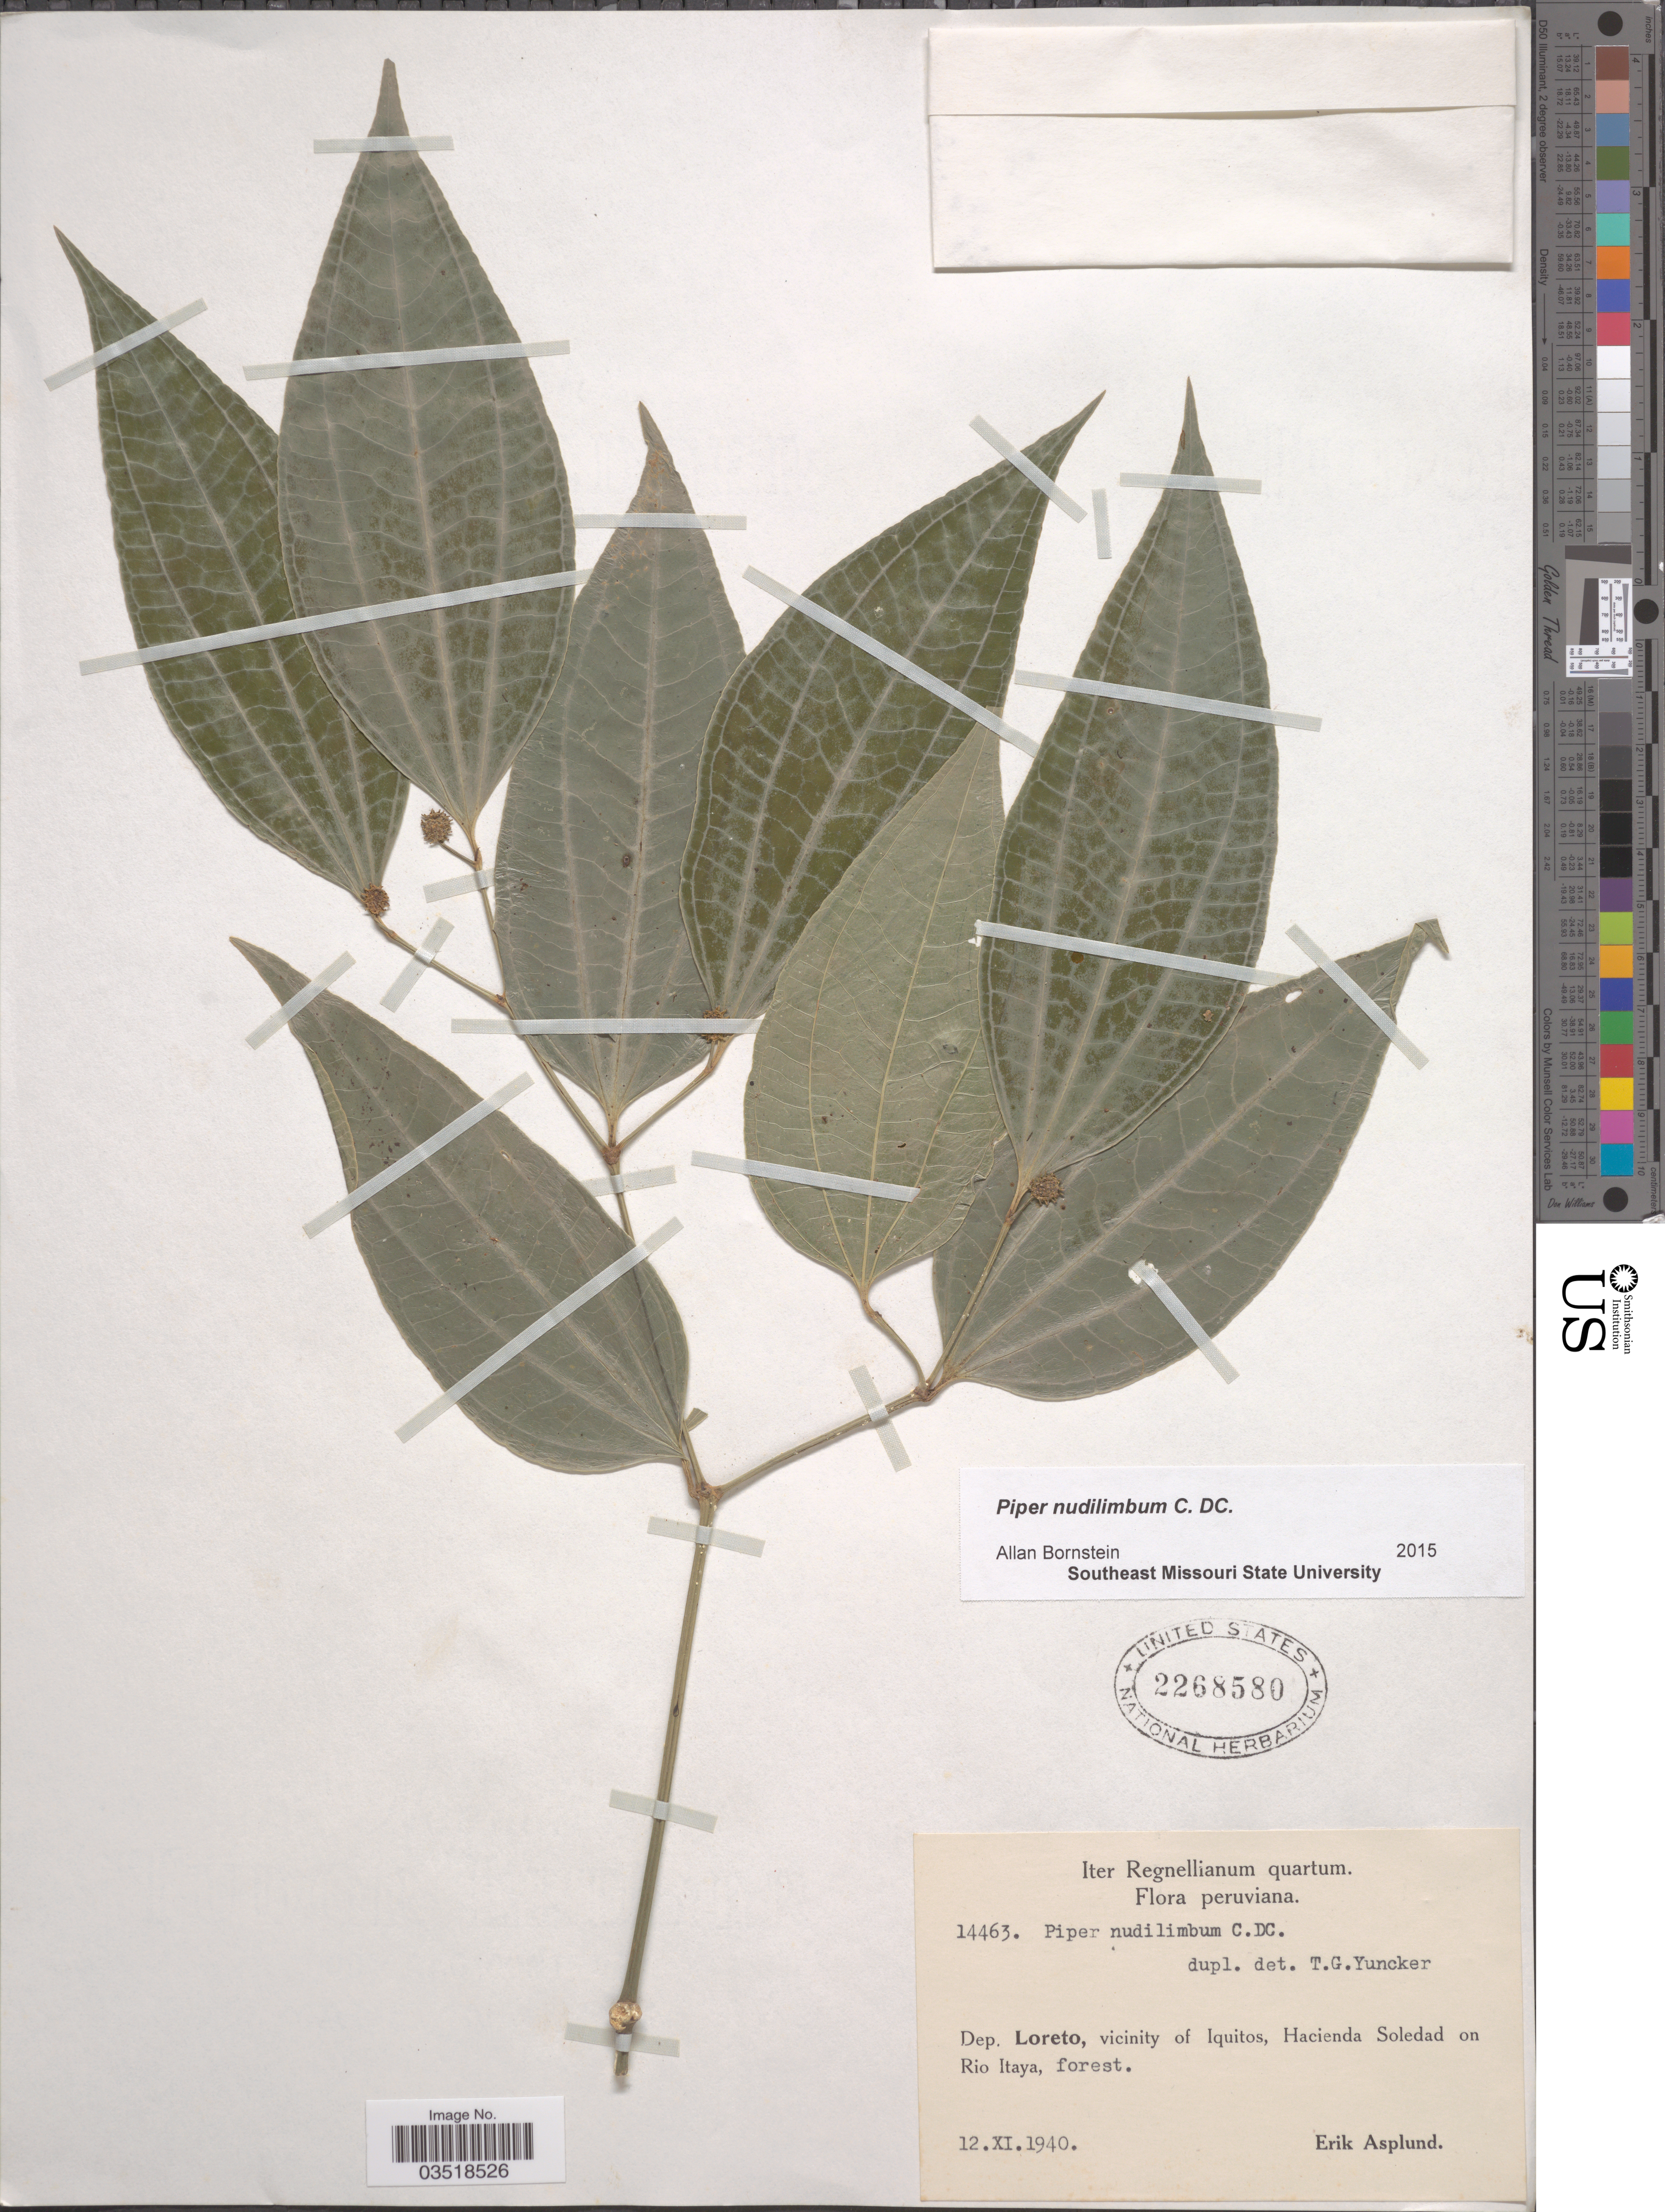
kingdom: Plantae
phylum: Tracheophyta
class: Magnoliopsida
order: Piperales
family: Piperaceae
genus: Piper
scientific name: Piper nudilimbum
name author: C. DC.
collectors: E. Asplund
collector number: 14463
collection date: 1940-11-12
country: Peru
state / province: Loreto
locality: Dep. Loreto, vicinity of Iquitos, Hacienda Soledad on Rio Itaya.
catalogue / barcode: US 2268580